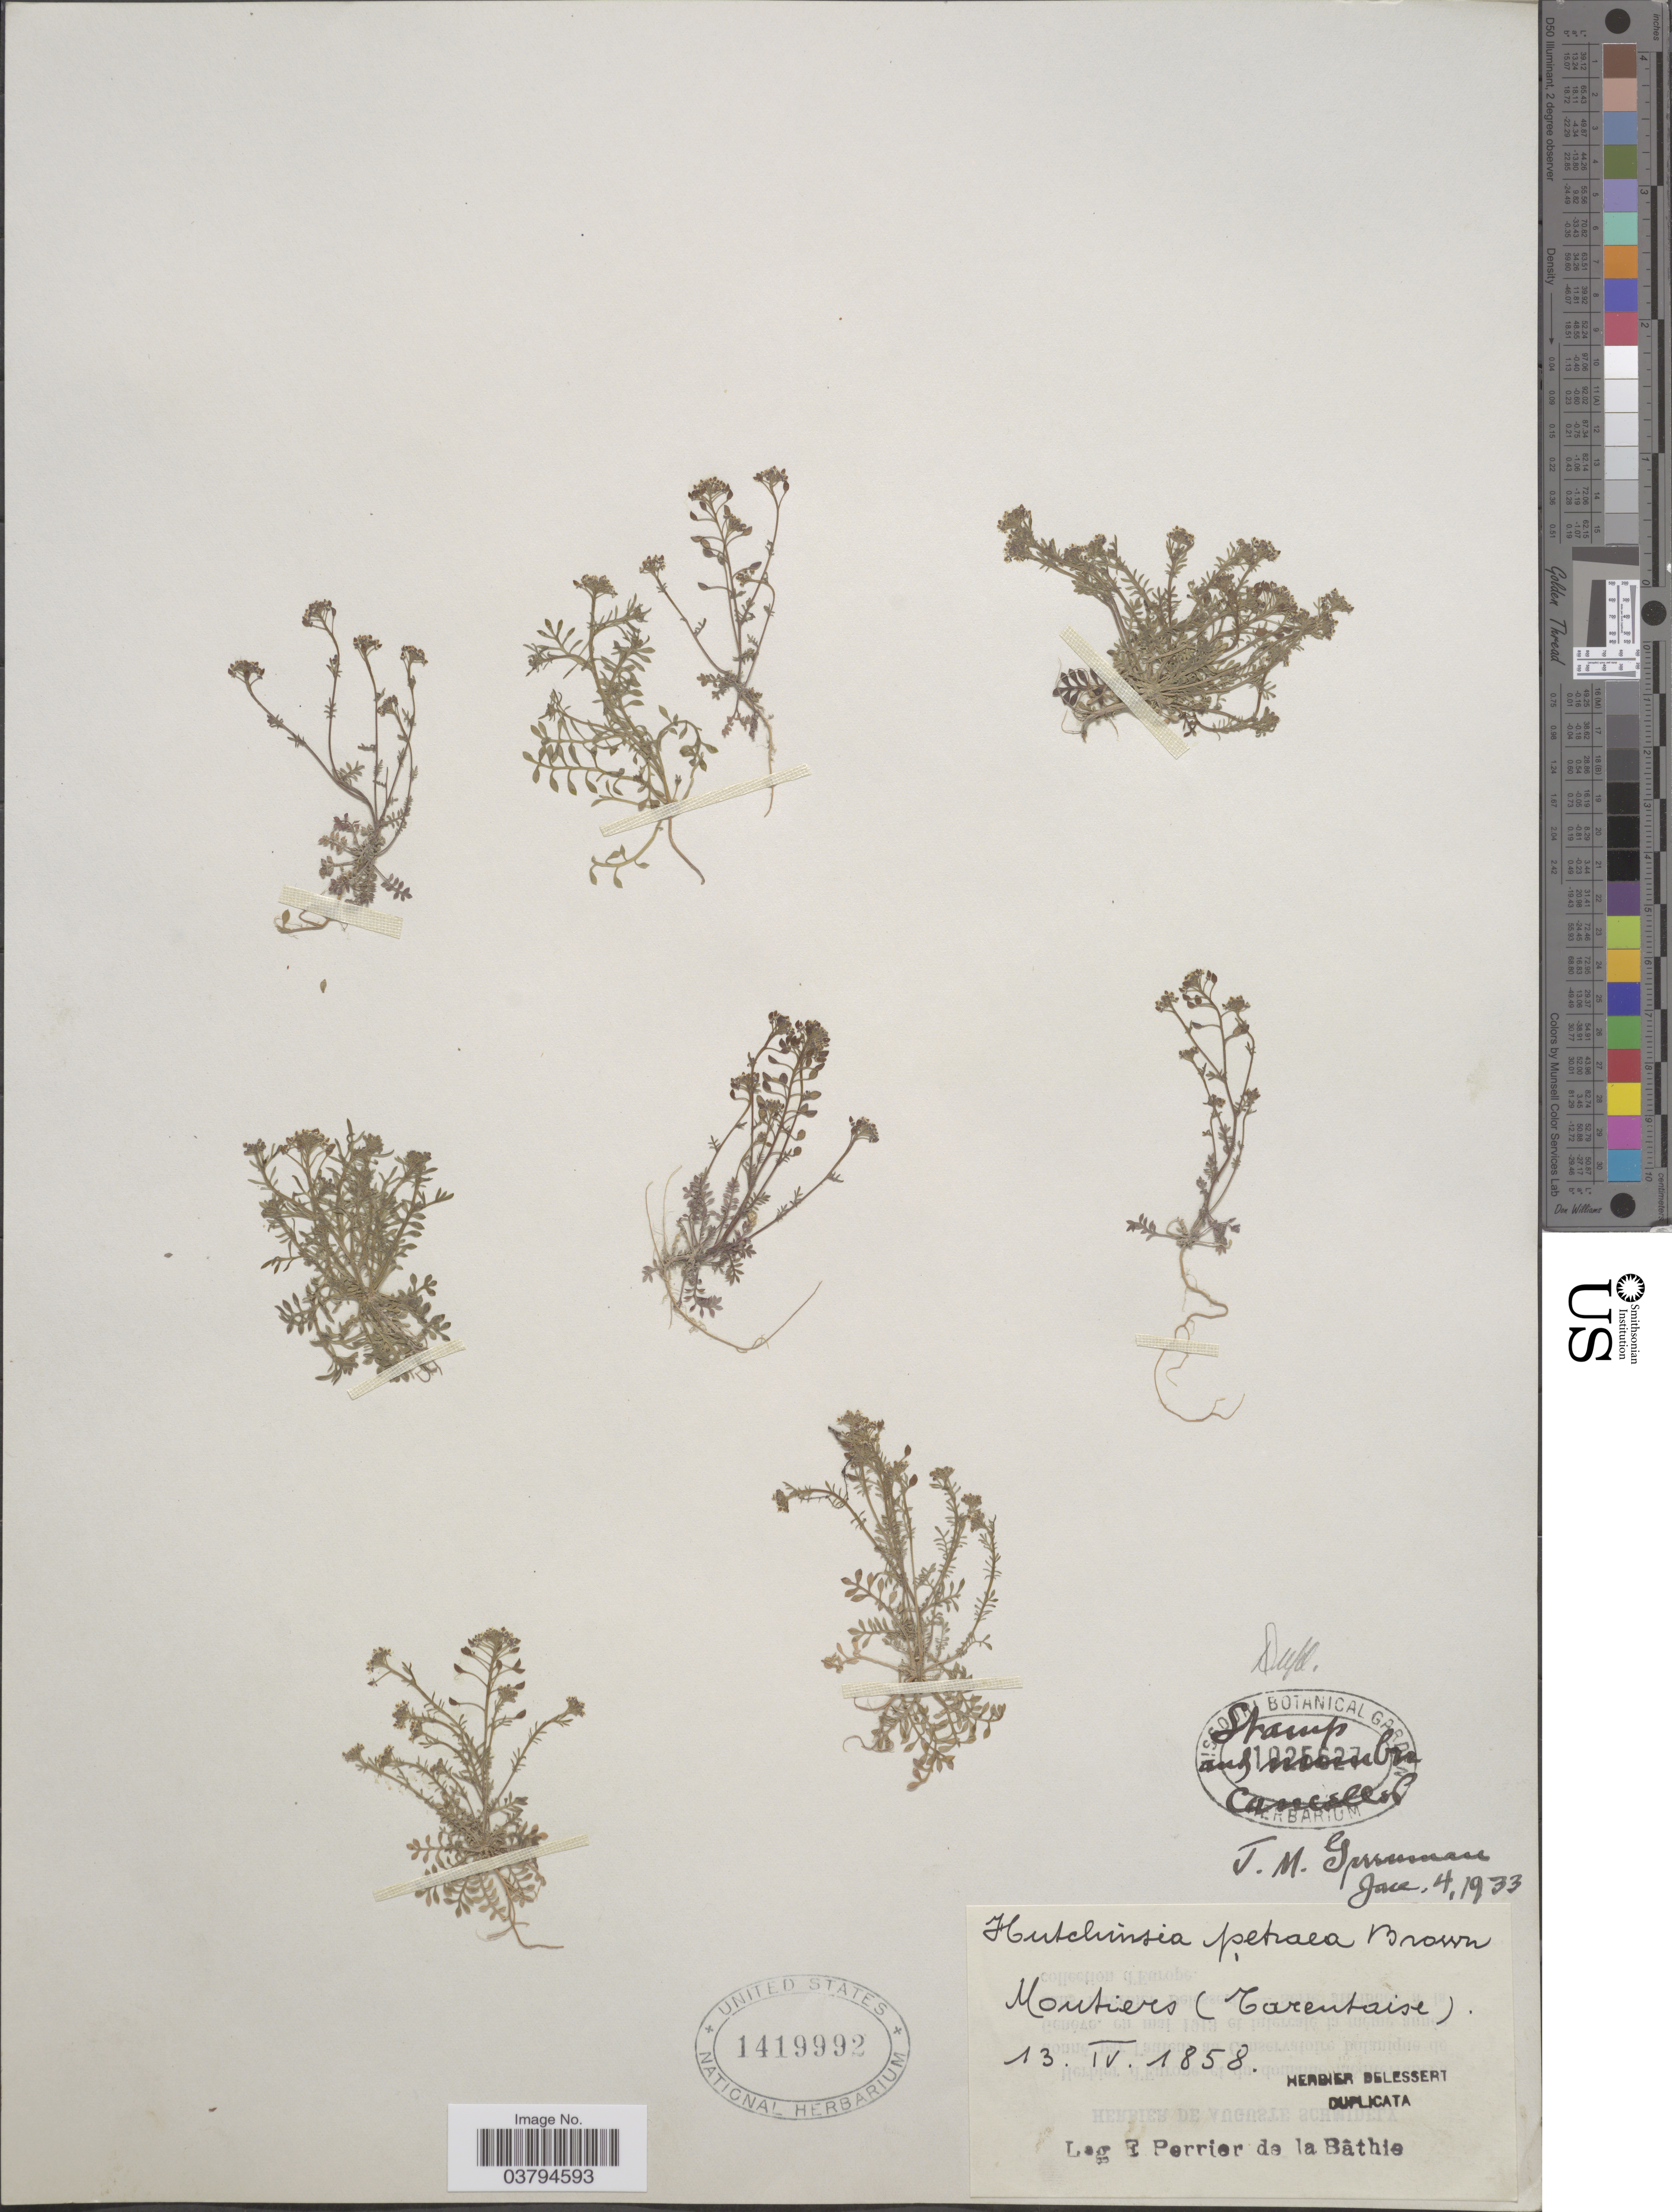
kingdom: Plantae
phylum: Tracheophyta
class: Magnoliopsida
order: Brassicales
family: Brassicaceae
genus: Hutchinsia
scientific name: Hutchinsia petraea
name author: W.T. Aiton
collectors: E. Perrier de la Bâthie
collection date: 1858-04-13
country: France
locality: Moutiers (Tarentaise).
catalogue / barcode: US 1419992